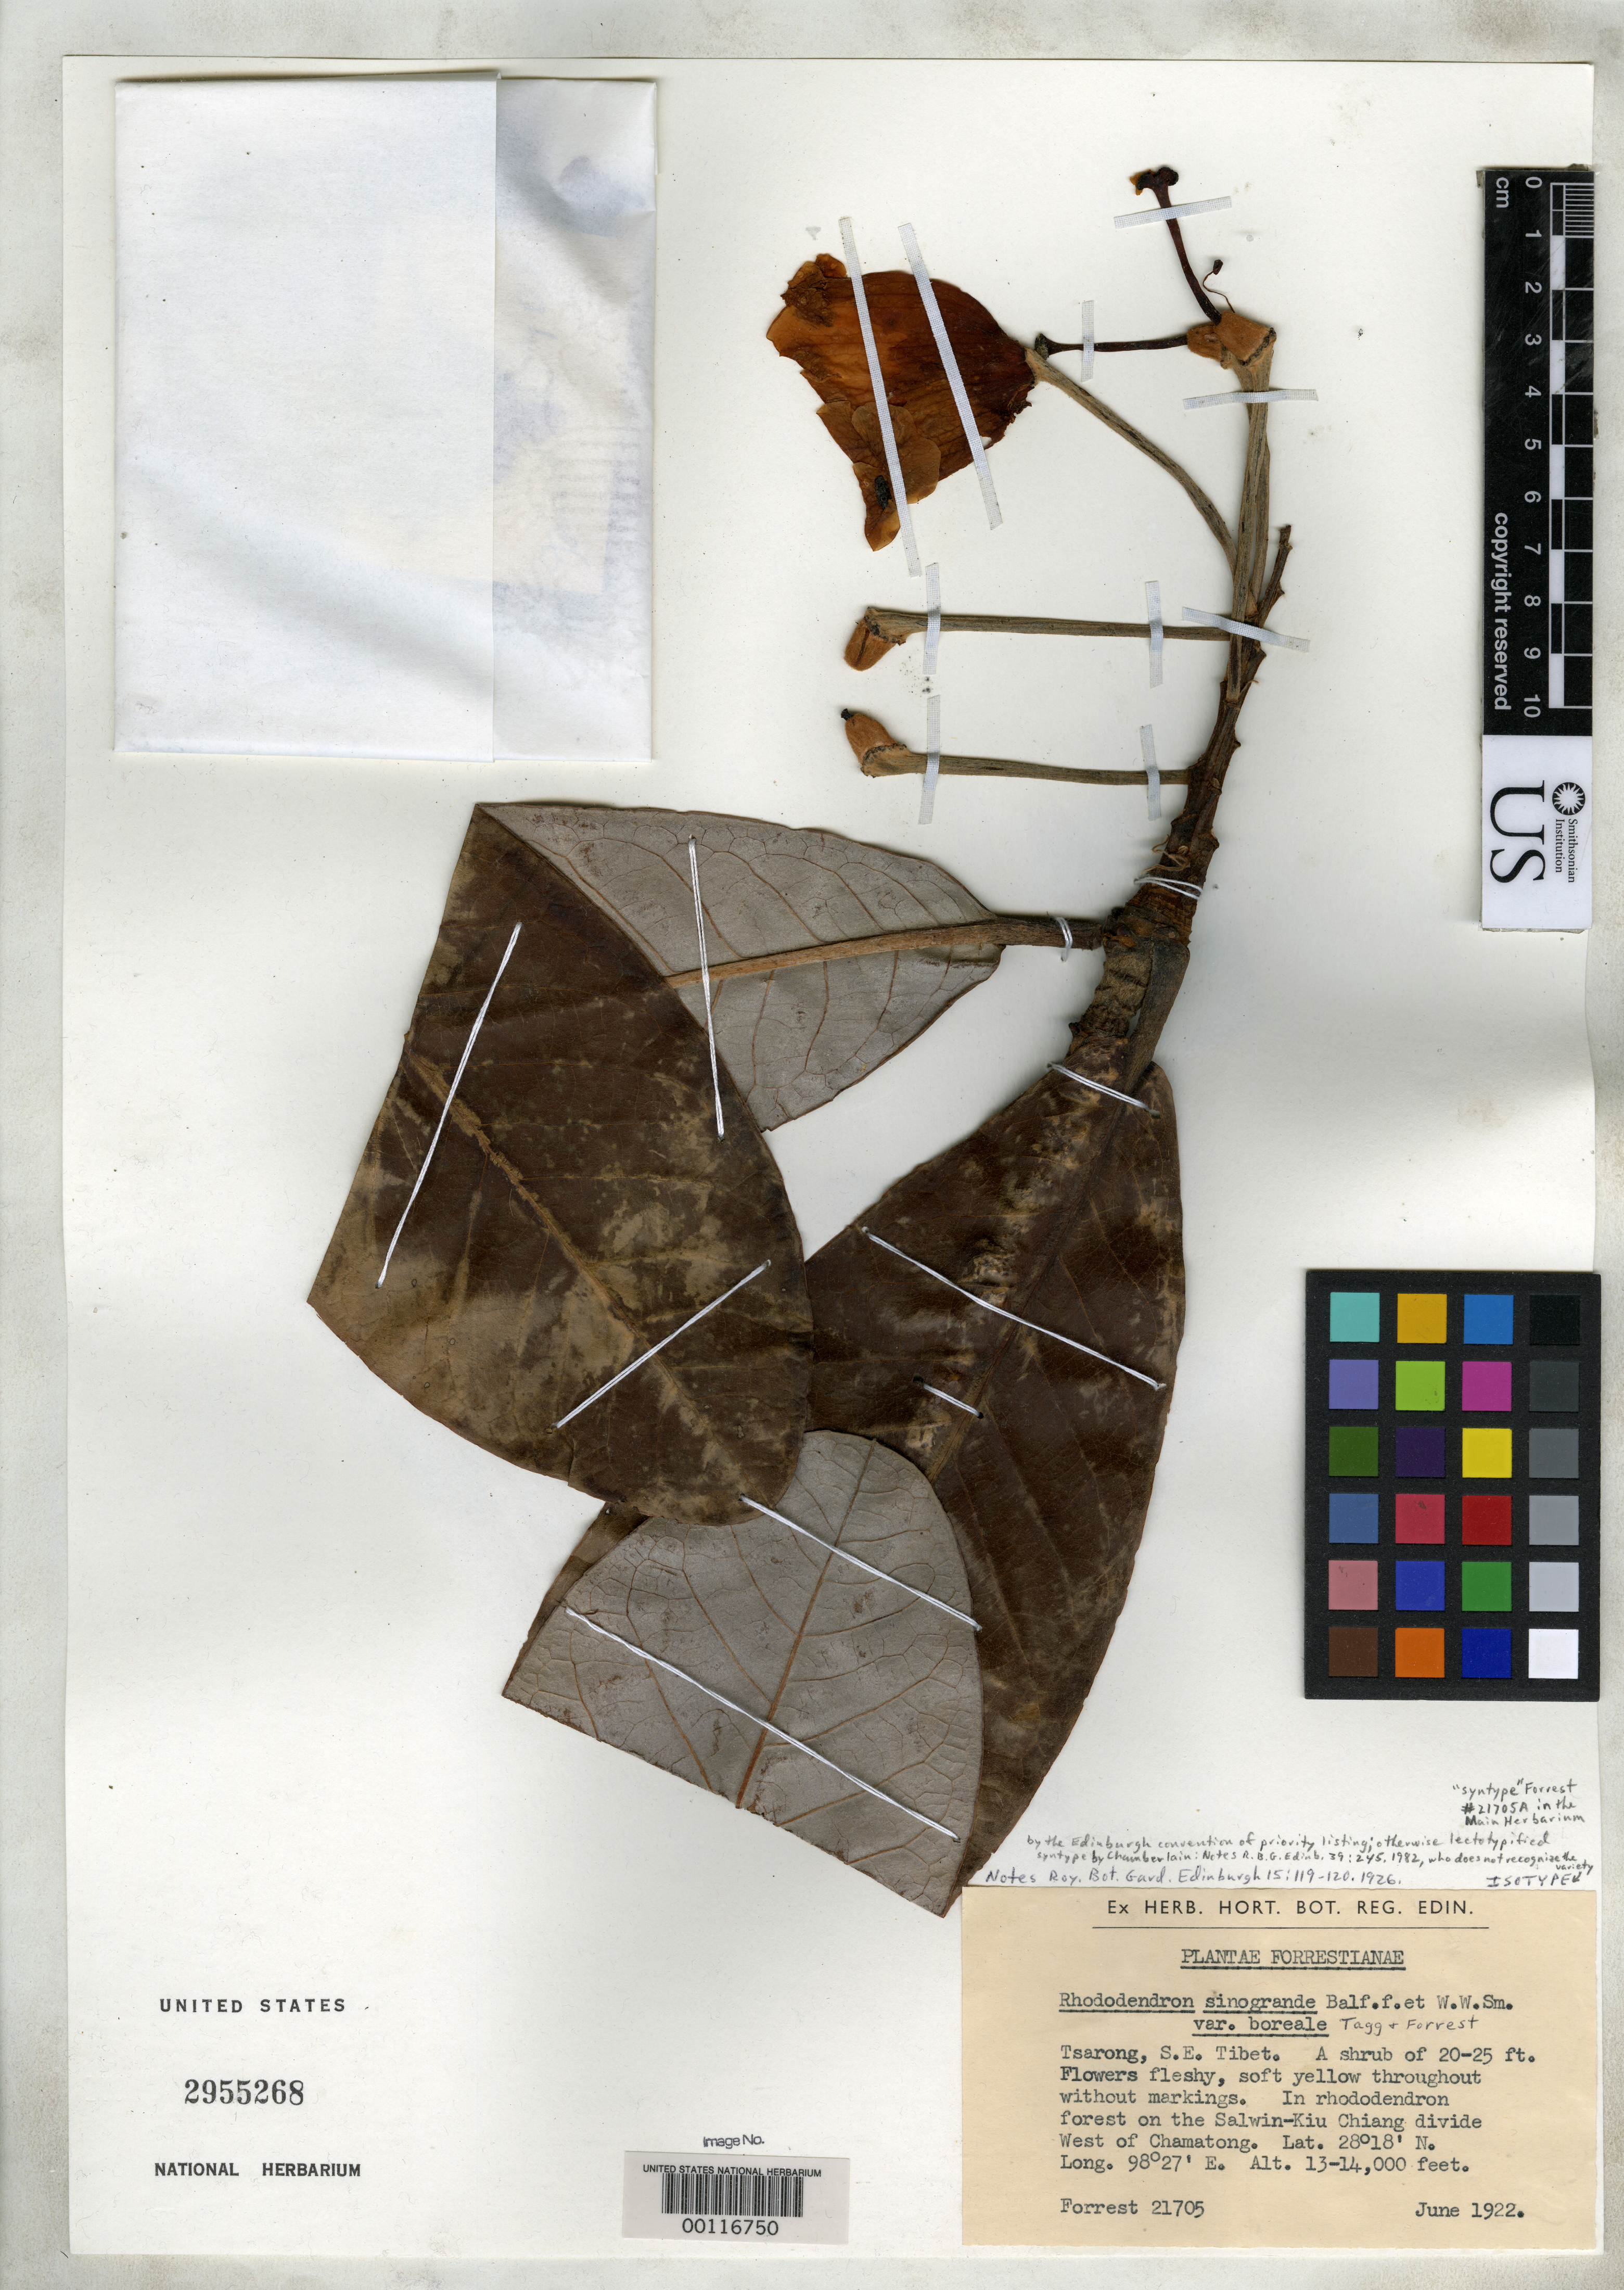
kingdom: Plantae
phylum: Tracheophyta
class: Magnoliopsida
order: Ericales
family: Ericaceae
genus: Rhododendron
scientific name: Rhododendron sinogrande var. boreale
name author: Tagg & Forrest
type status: Isotype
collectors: G. Forrest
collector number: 21705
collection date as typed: Jun 1922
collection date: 1922-06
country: China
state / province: Xizang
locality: Tsarong Salwin-Kiu Chiang divide west of Chamatong; alt. 13-14,000 ft.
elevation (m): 3962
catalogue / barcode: US 2955268